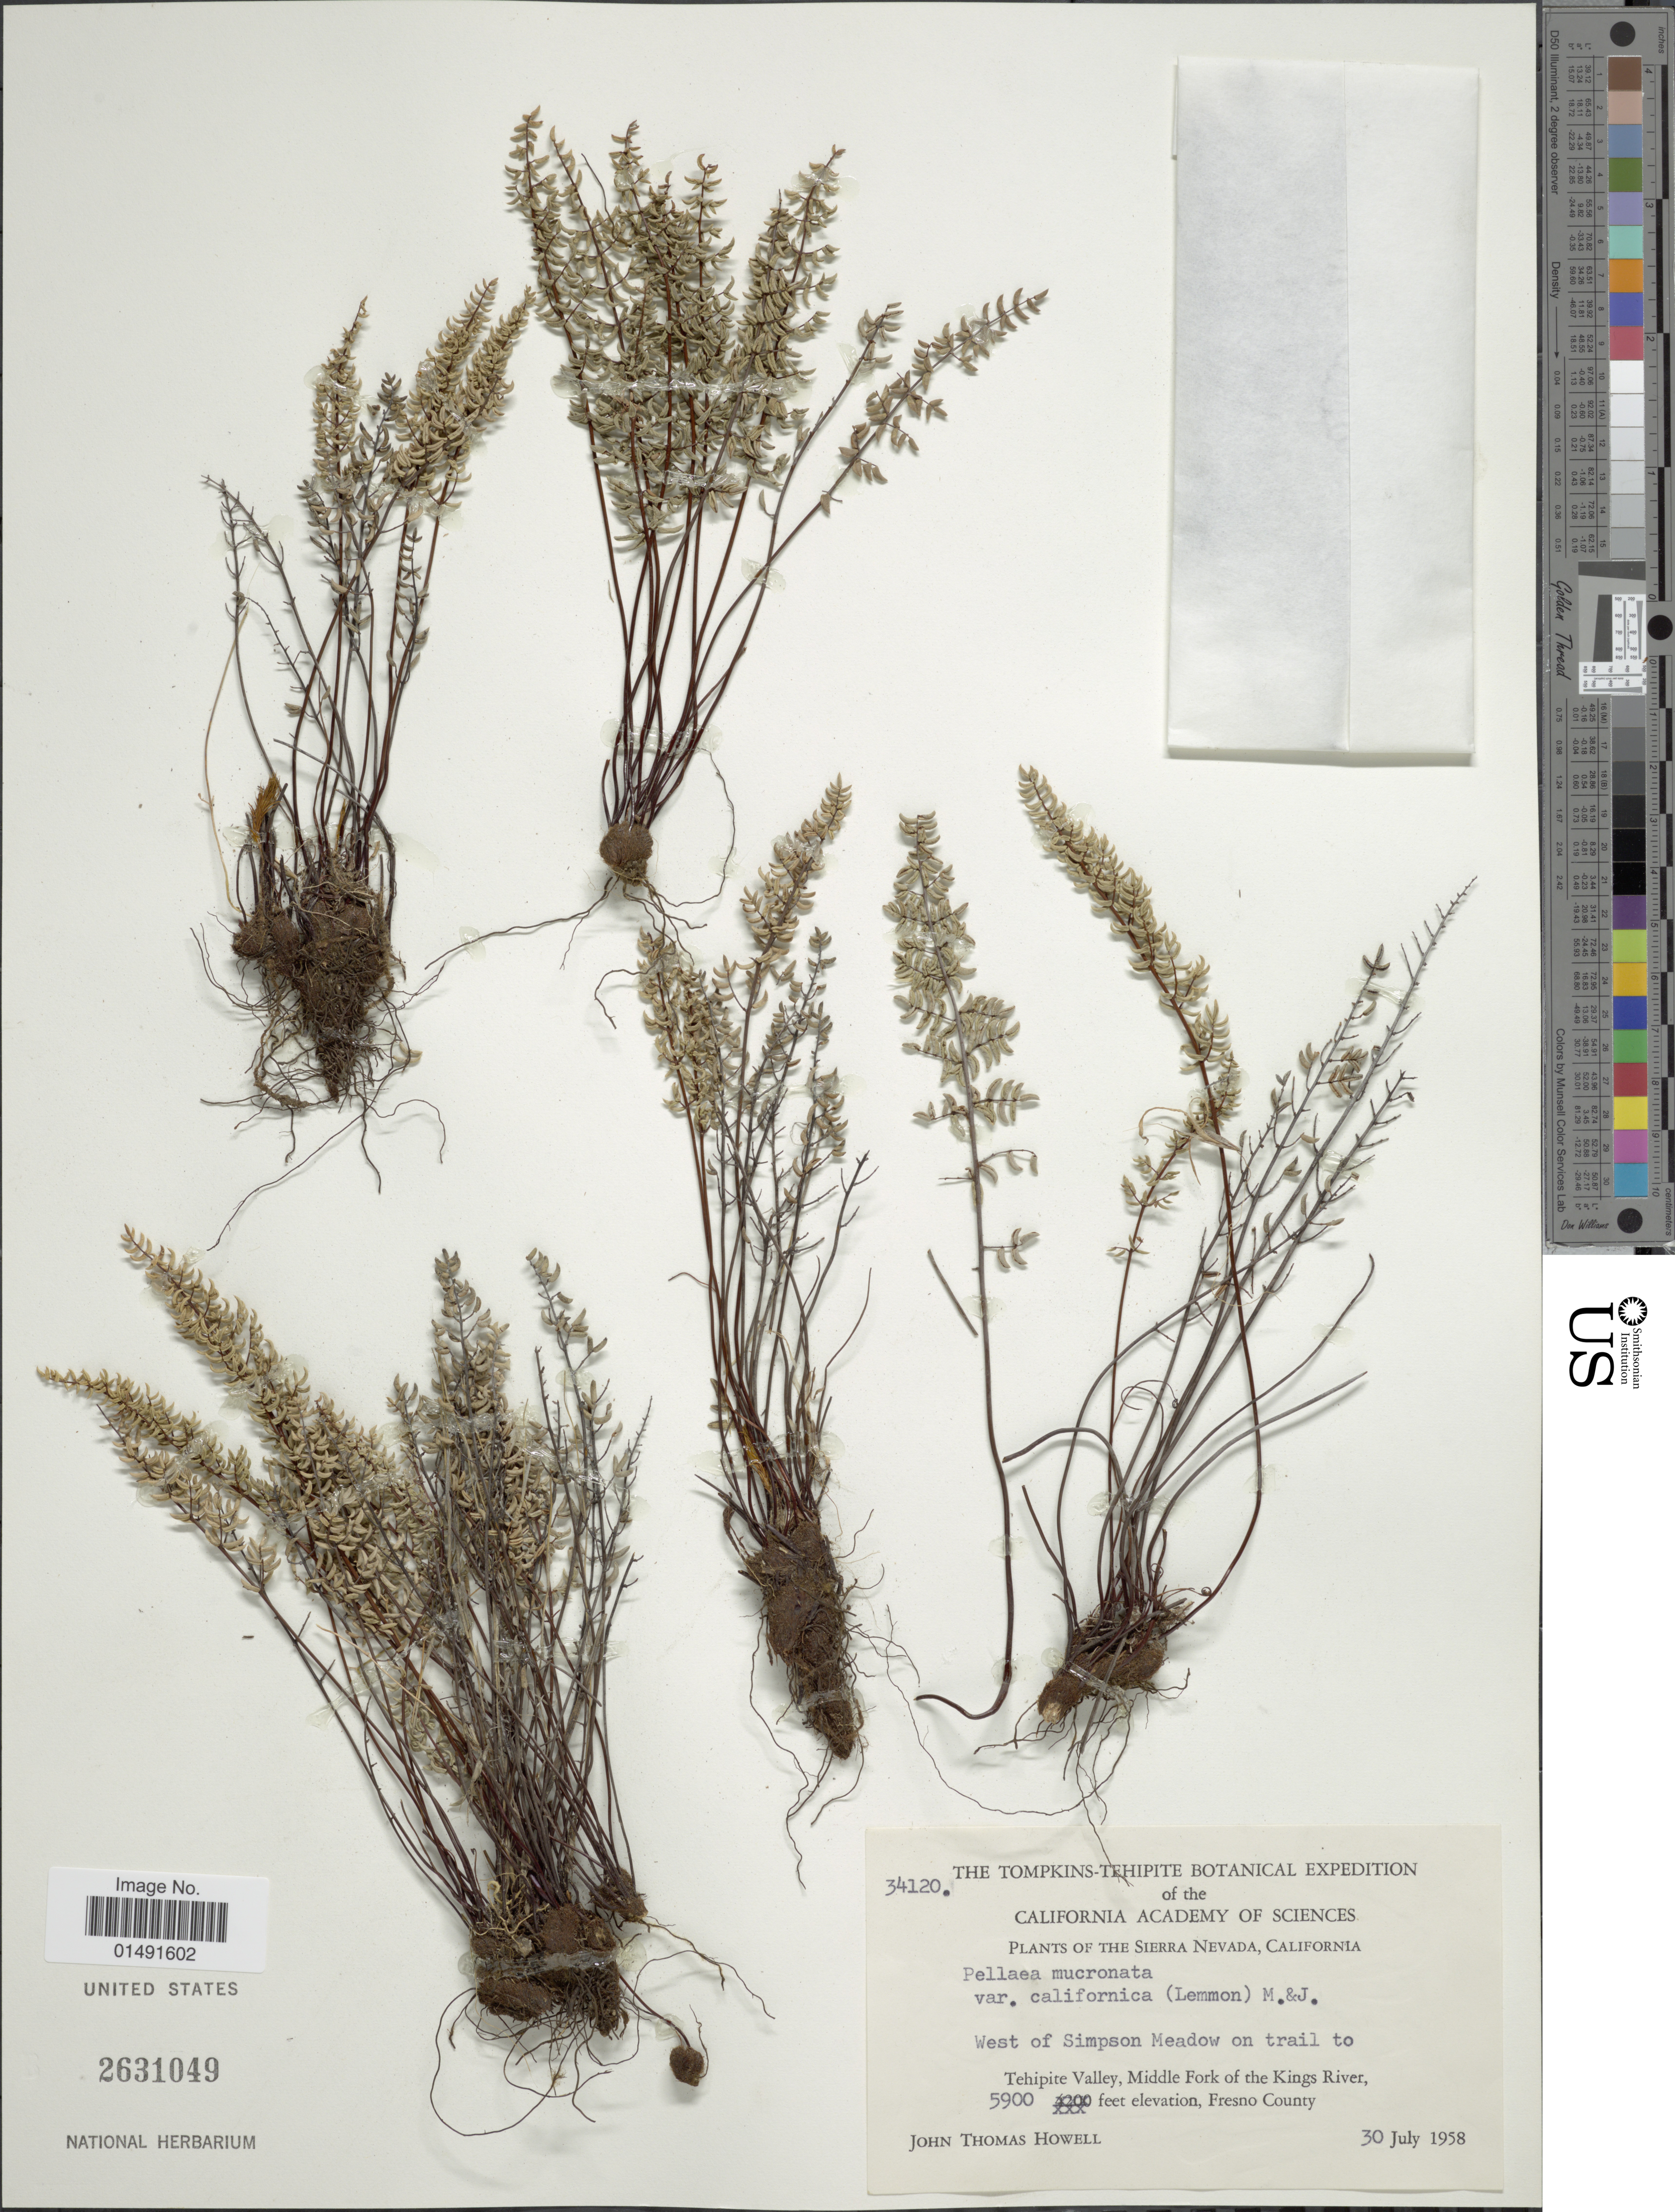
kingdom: Plantae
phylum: Tracheophyta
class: Polypodiopsida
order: Polypodiales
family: Pteridaceae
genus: Pellaea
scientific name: Pellaea mucronata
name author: (D.C. Eaton) D.C. Eaton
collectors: J. T. Howell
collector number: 34120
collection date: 1958-07-30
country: United States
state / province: California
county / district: Fresno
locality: The Sierra Nevada, West of Simpson Meadow on trail to Tehipte Valley, Middle Fork of the Kings River, Fresno County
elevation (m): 1798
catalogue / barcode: US 2631049